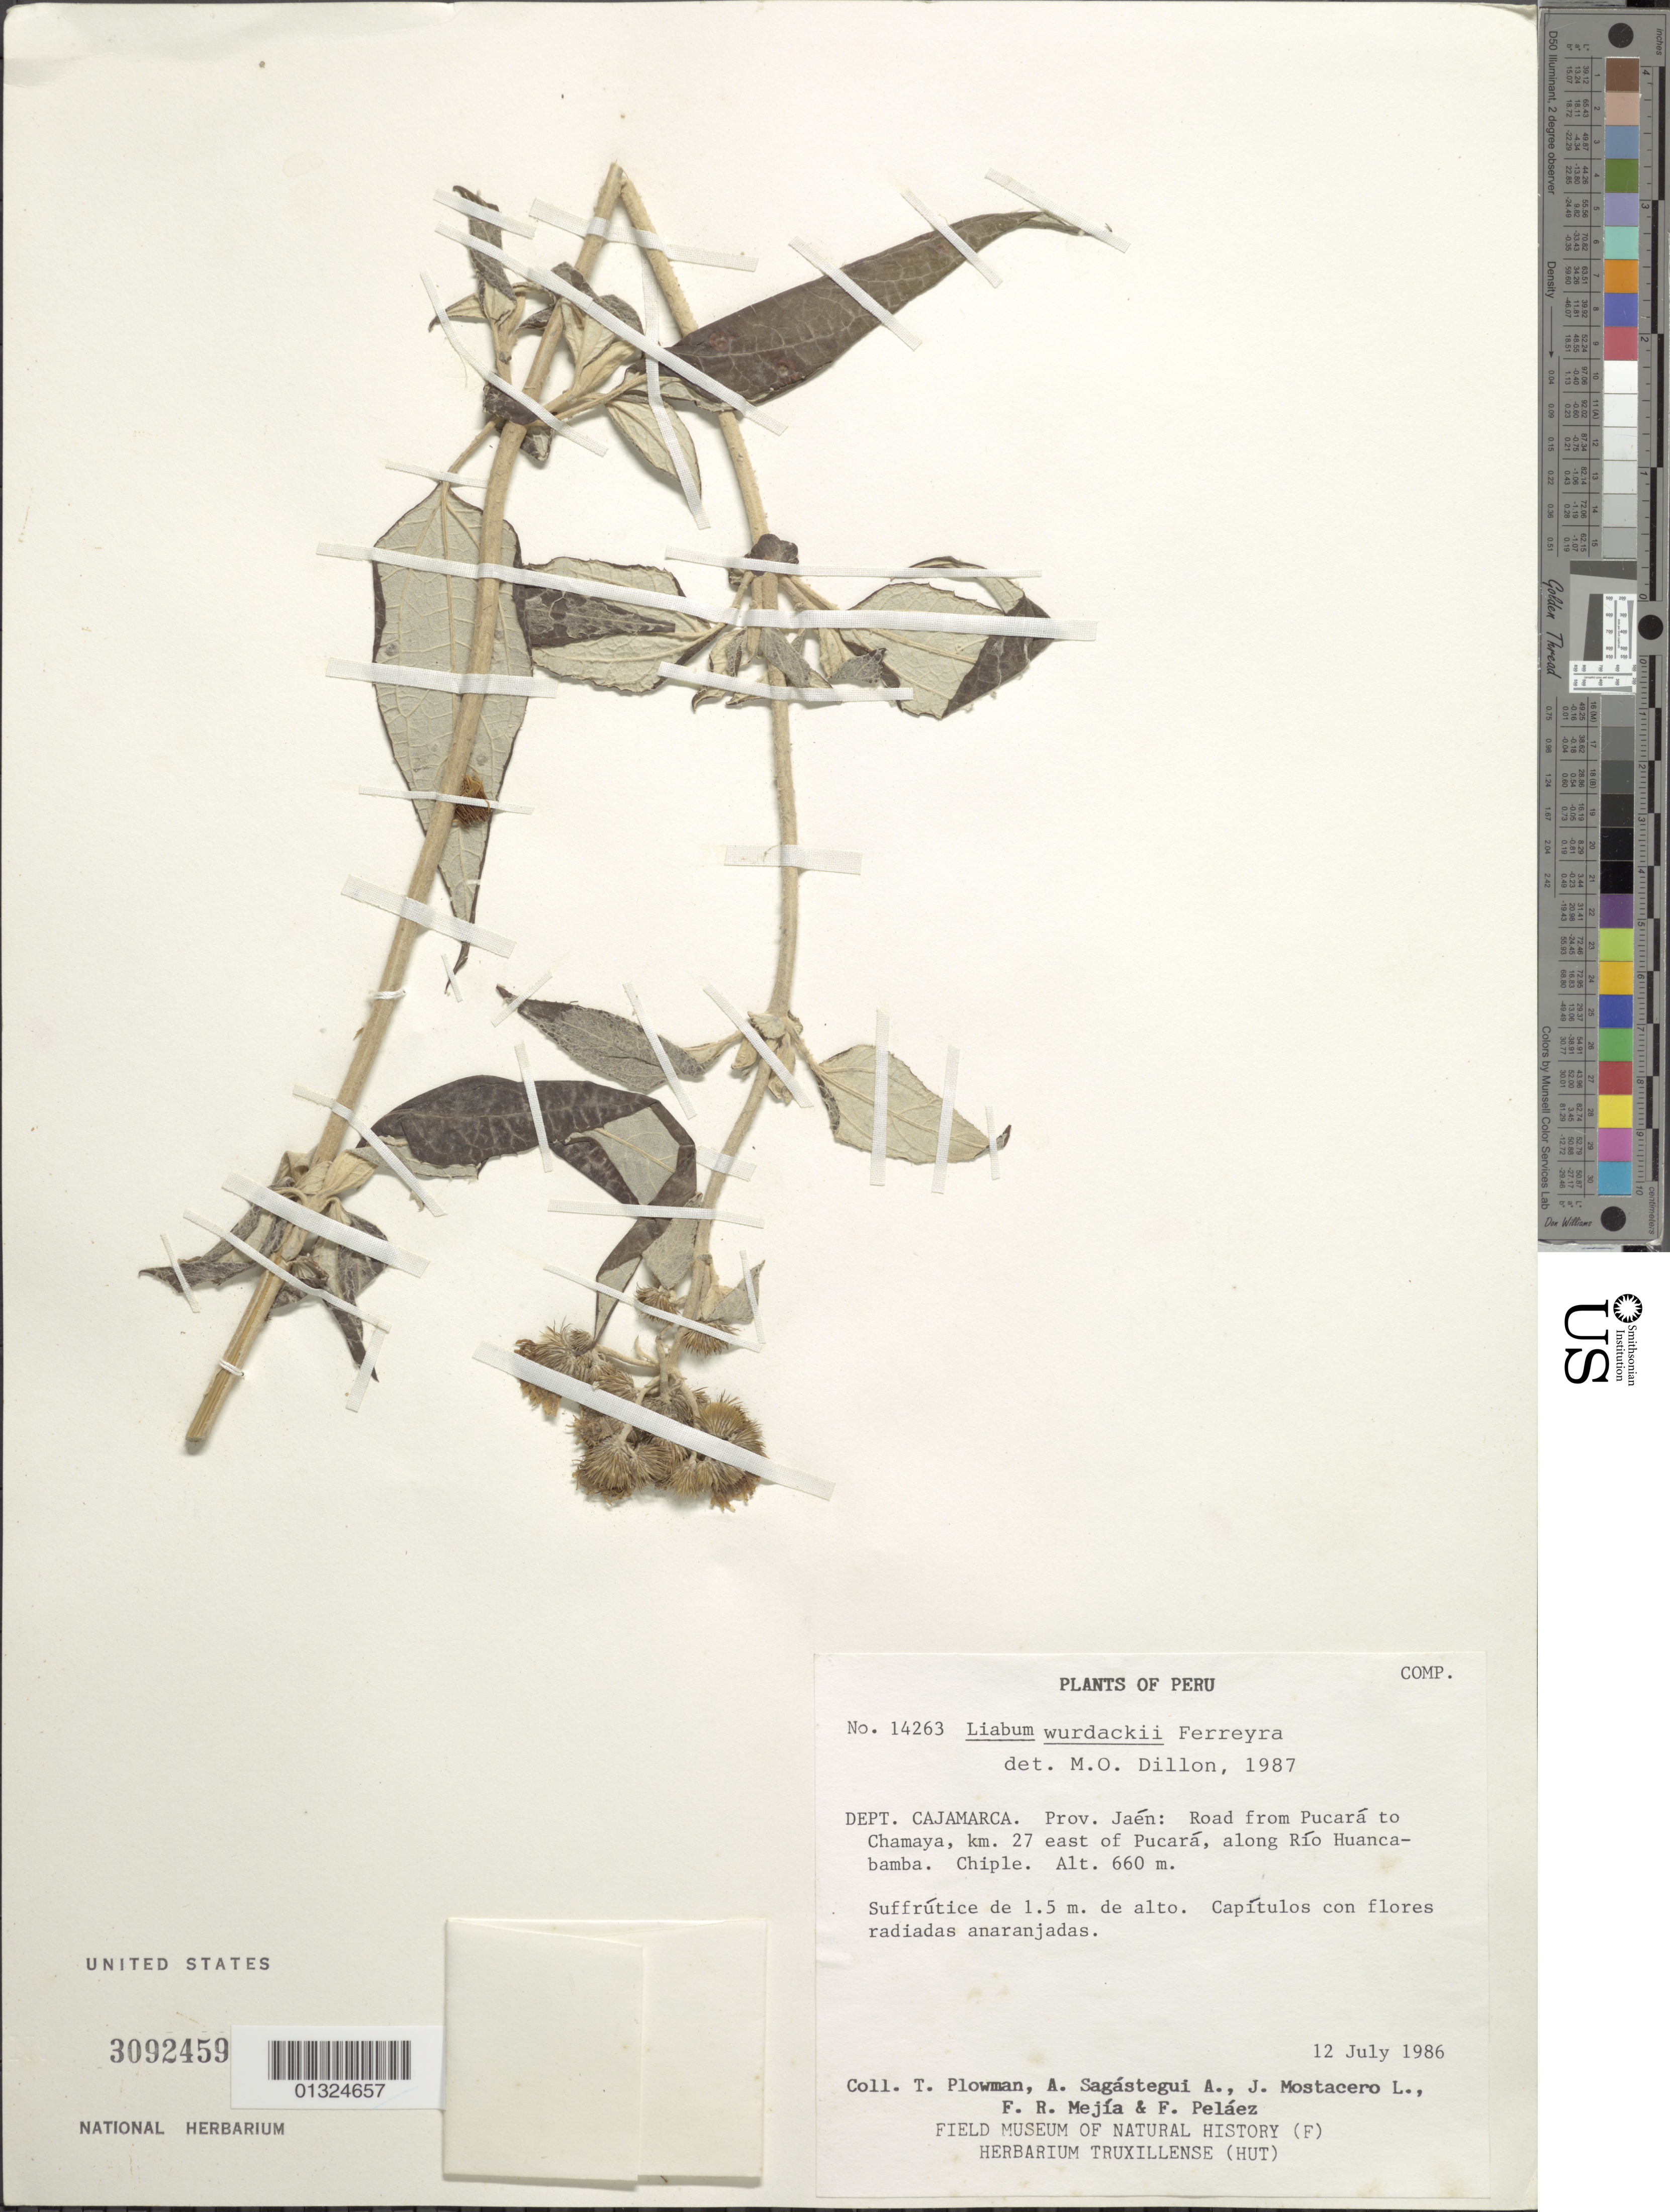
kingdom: Plantae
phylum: Tracheophyta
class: Magnoliopsida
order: Asterales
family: Asteraceae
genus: Liabum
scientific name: Liabum wurdackii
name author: Ferreyra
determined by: Dillon, M. O.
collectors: T. Plowman, A. Sagástegui A., J. Mostacero L., F. R. Mejia & F. Pelaez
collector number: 14263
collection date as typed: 12 July 1986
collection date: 1986-07-12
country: Peru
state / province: Cajamarca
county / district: Jaén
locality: Road from Pucara to Chamaya, km 27 E of Pucara, along Rio Huancabamba. Chiple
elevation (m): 660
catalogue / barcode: US 3092459